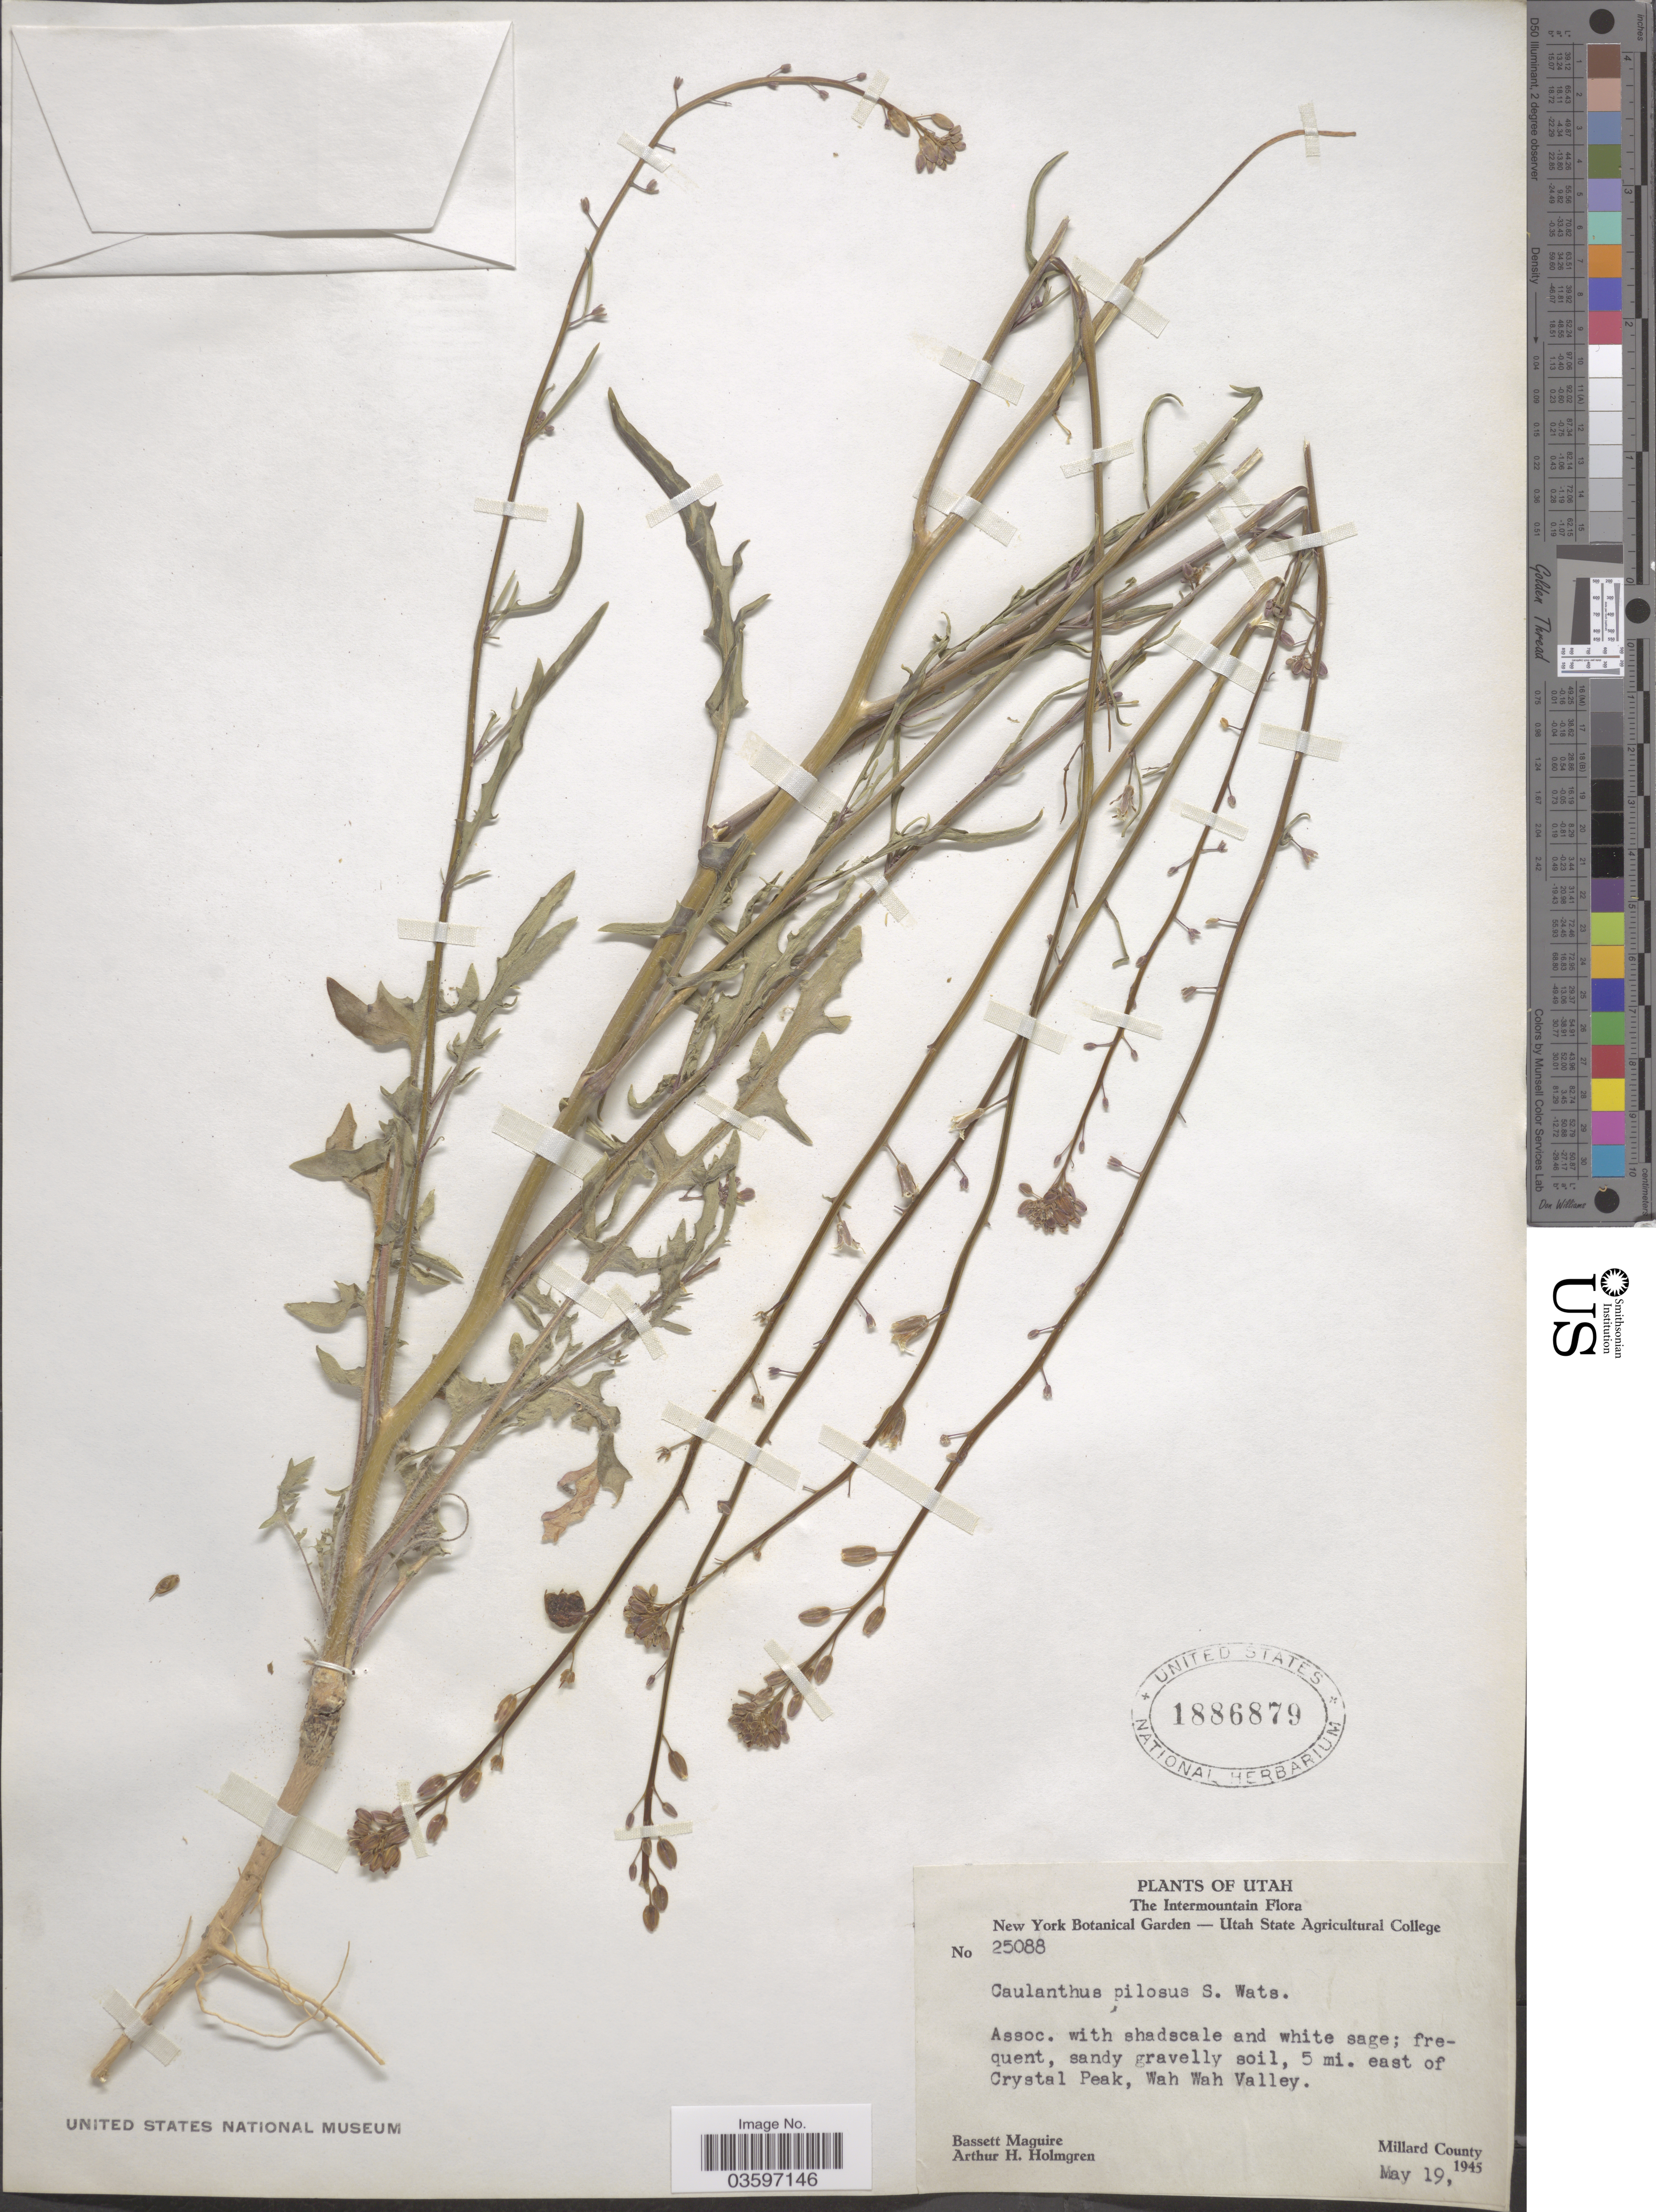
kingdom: Plantae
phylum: Tracheophyta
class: Magnoliopsida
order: Brassicales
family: Brassicaceae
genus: Caulanthus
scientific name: Caulanthus pilosus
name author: S. Watson in C. King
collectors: B. Maguire & A. H. Holmgren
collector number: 25088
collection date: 1945-05-19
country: United States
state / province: Utah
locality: The Intermountain. Sandy gravelly soil, 5 mi. east of Crystal Peak, Wah Wah Valley. Millard County.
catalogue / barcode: US 1886879